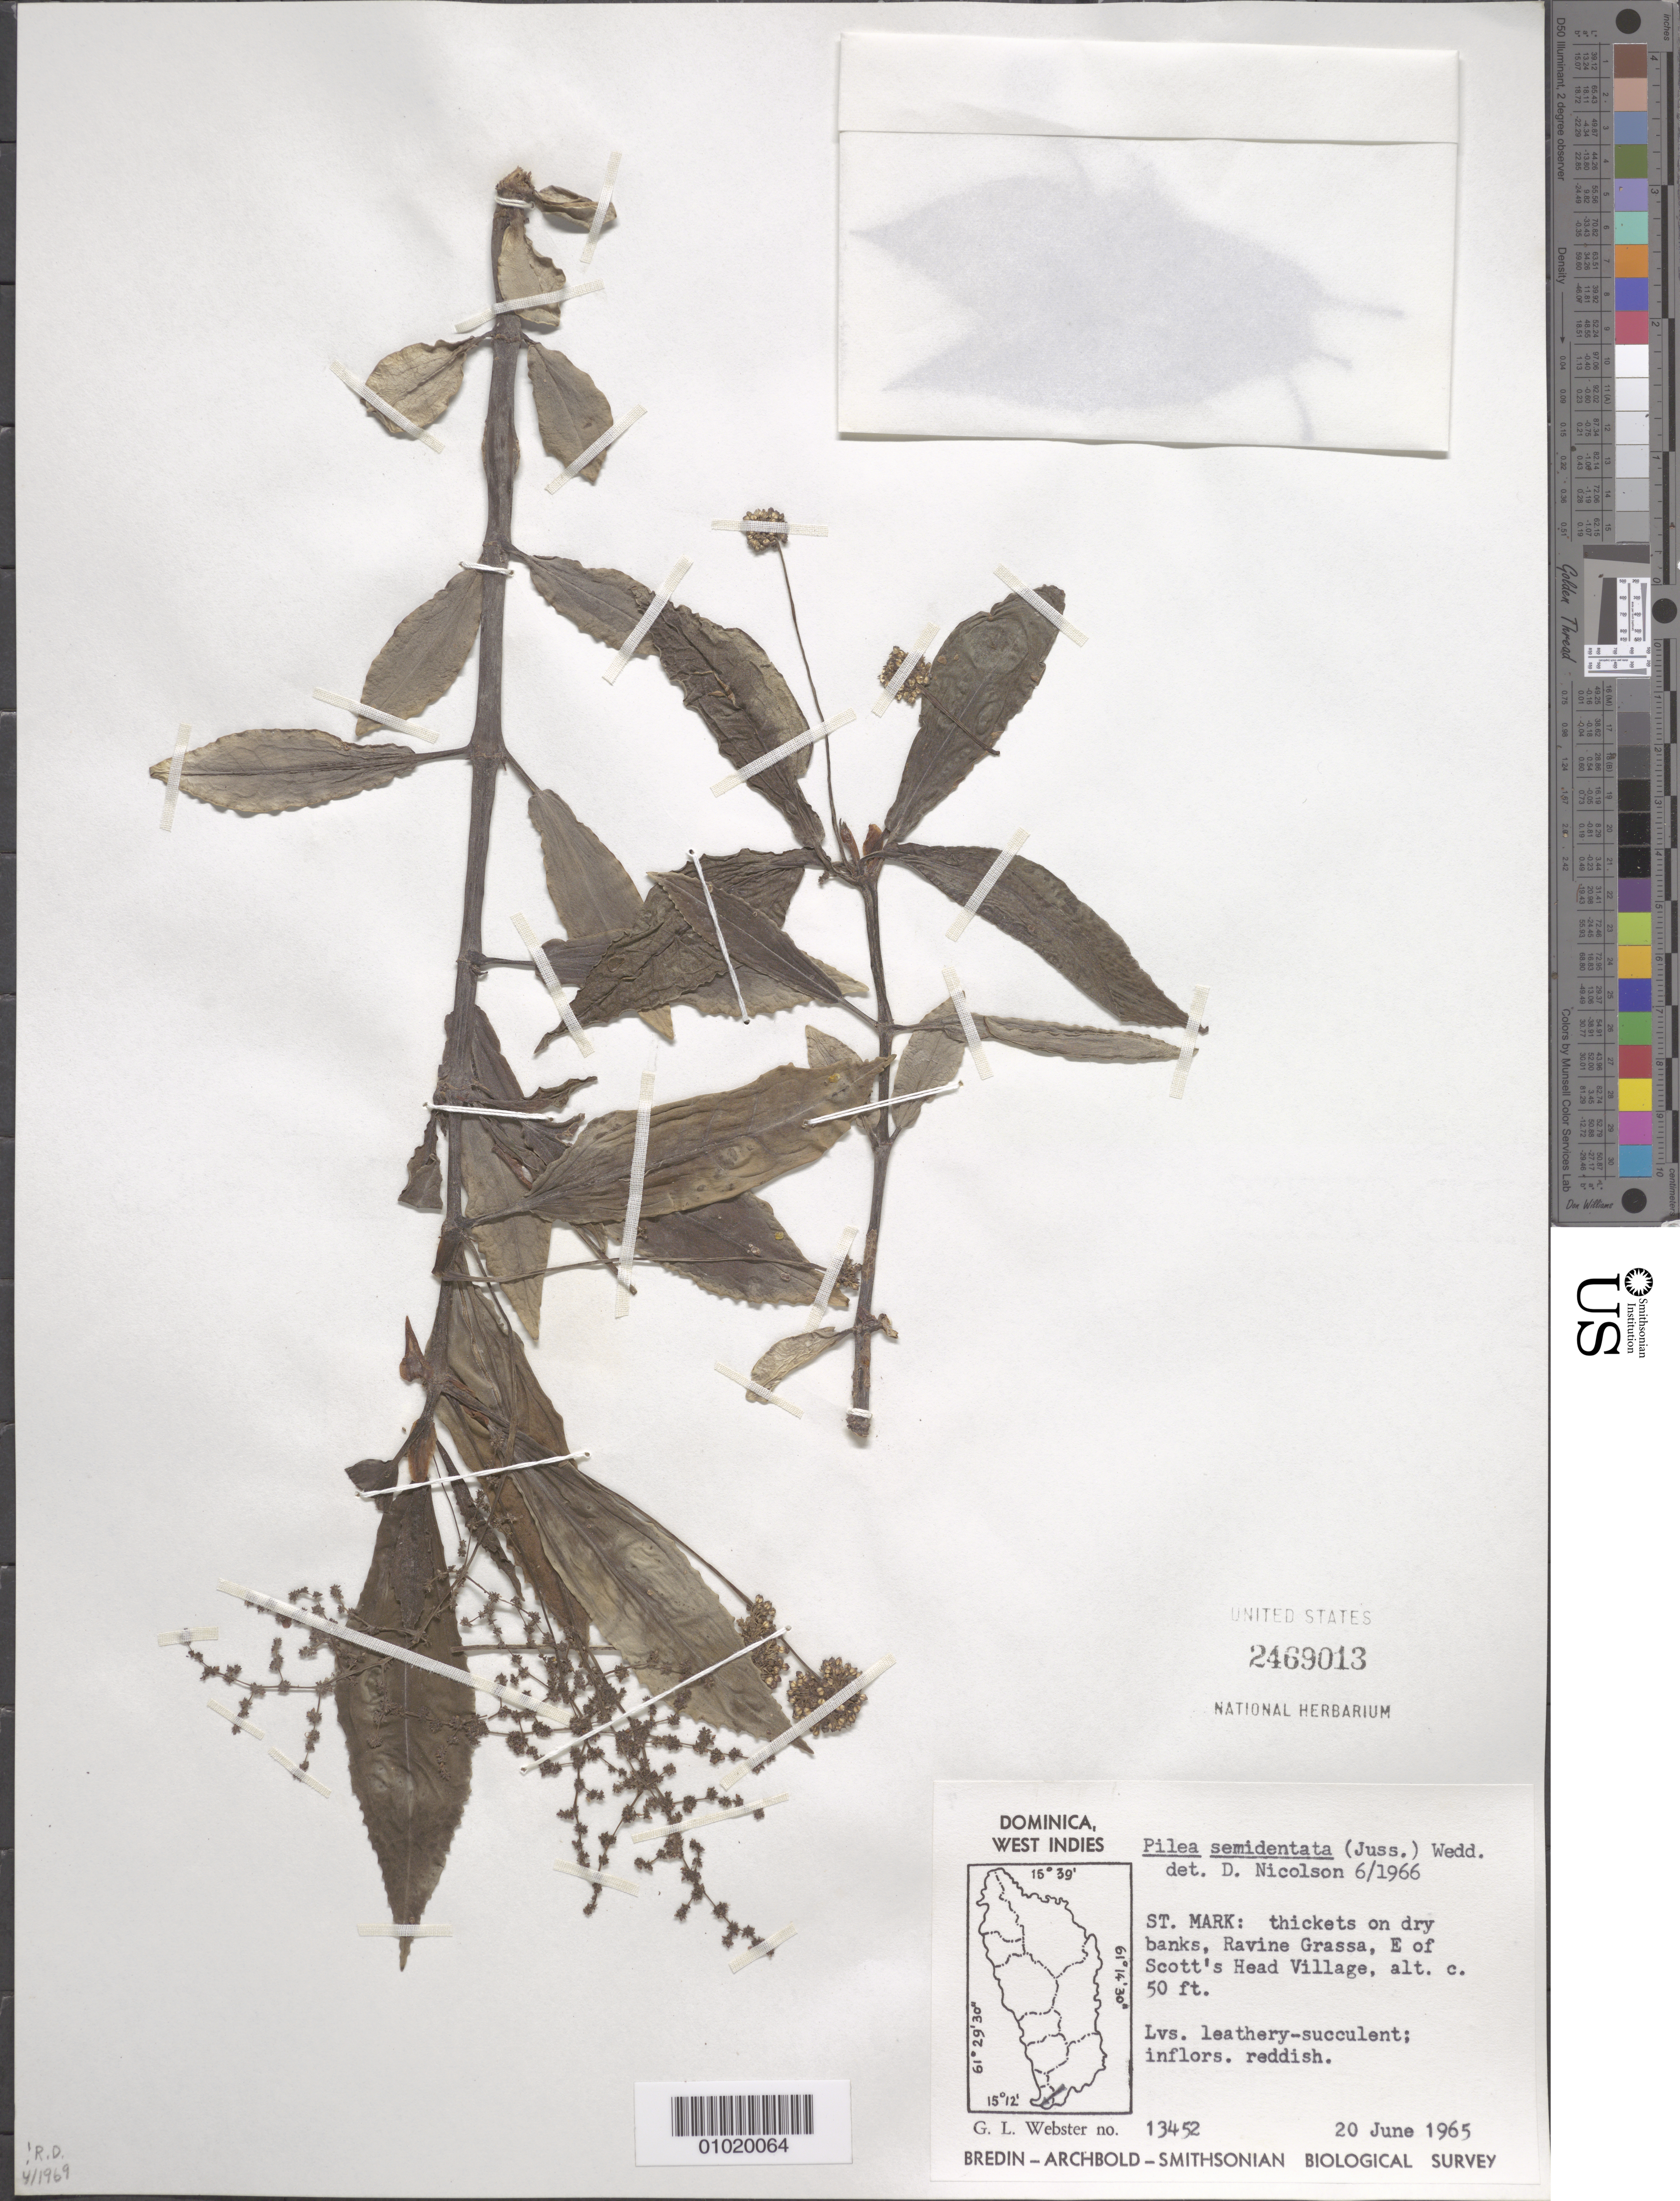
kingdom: Plantae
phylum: Tracheophyta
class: Magnoliopsida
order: Rosales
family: Urticaceae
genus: Pilea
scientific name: Pilea semidentata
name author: (Juss. ex Poir.) Wedd.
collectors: G. L. Webster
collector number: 13452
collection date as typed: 20 Jun 1965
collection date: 1965-06-20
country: Dominica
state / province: St. Mark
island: Dominica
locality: thickets on dry banks, Ravine Grassa, E of Scott's Head Village.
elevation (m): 15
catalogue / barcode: US 2469013